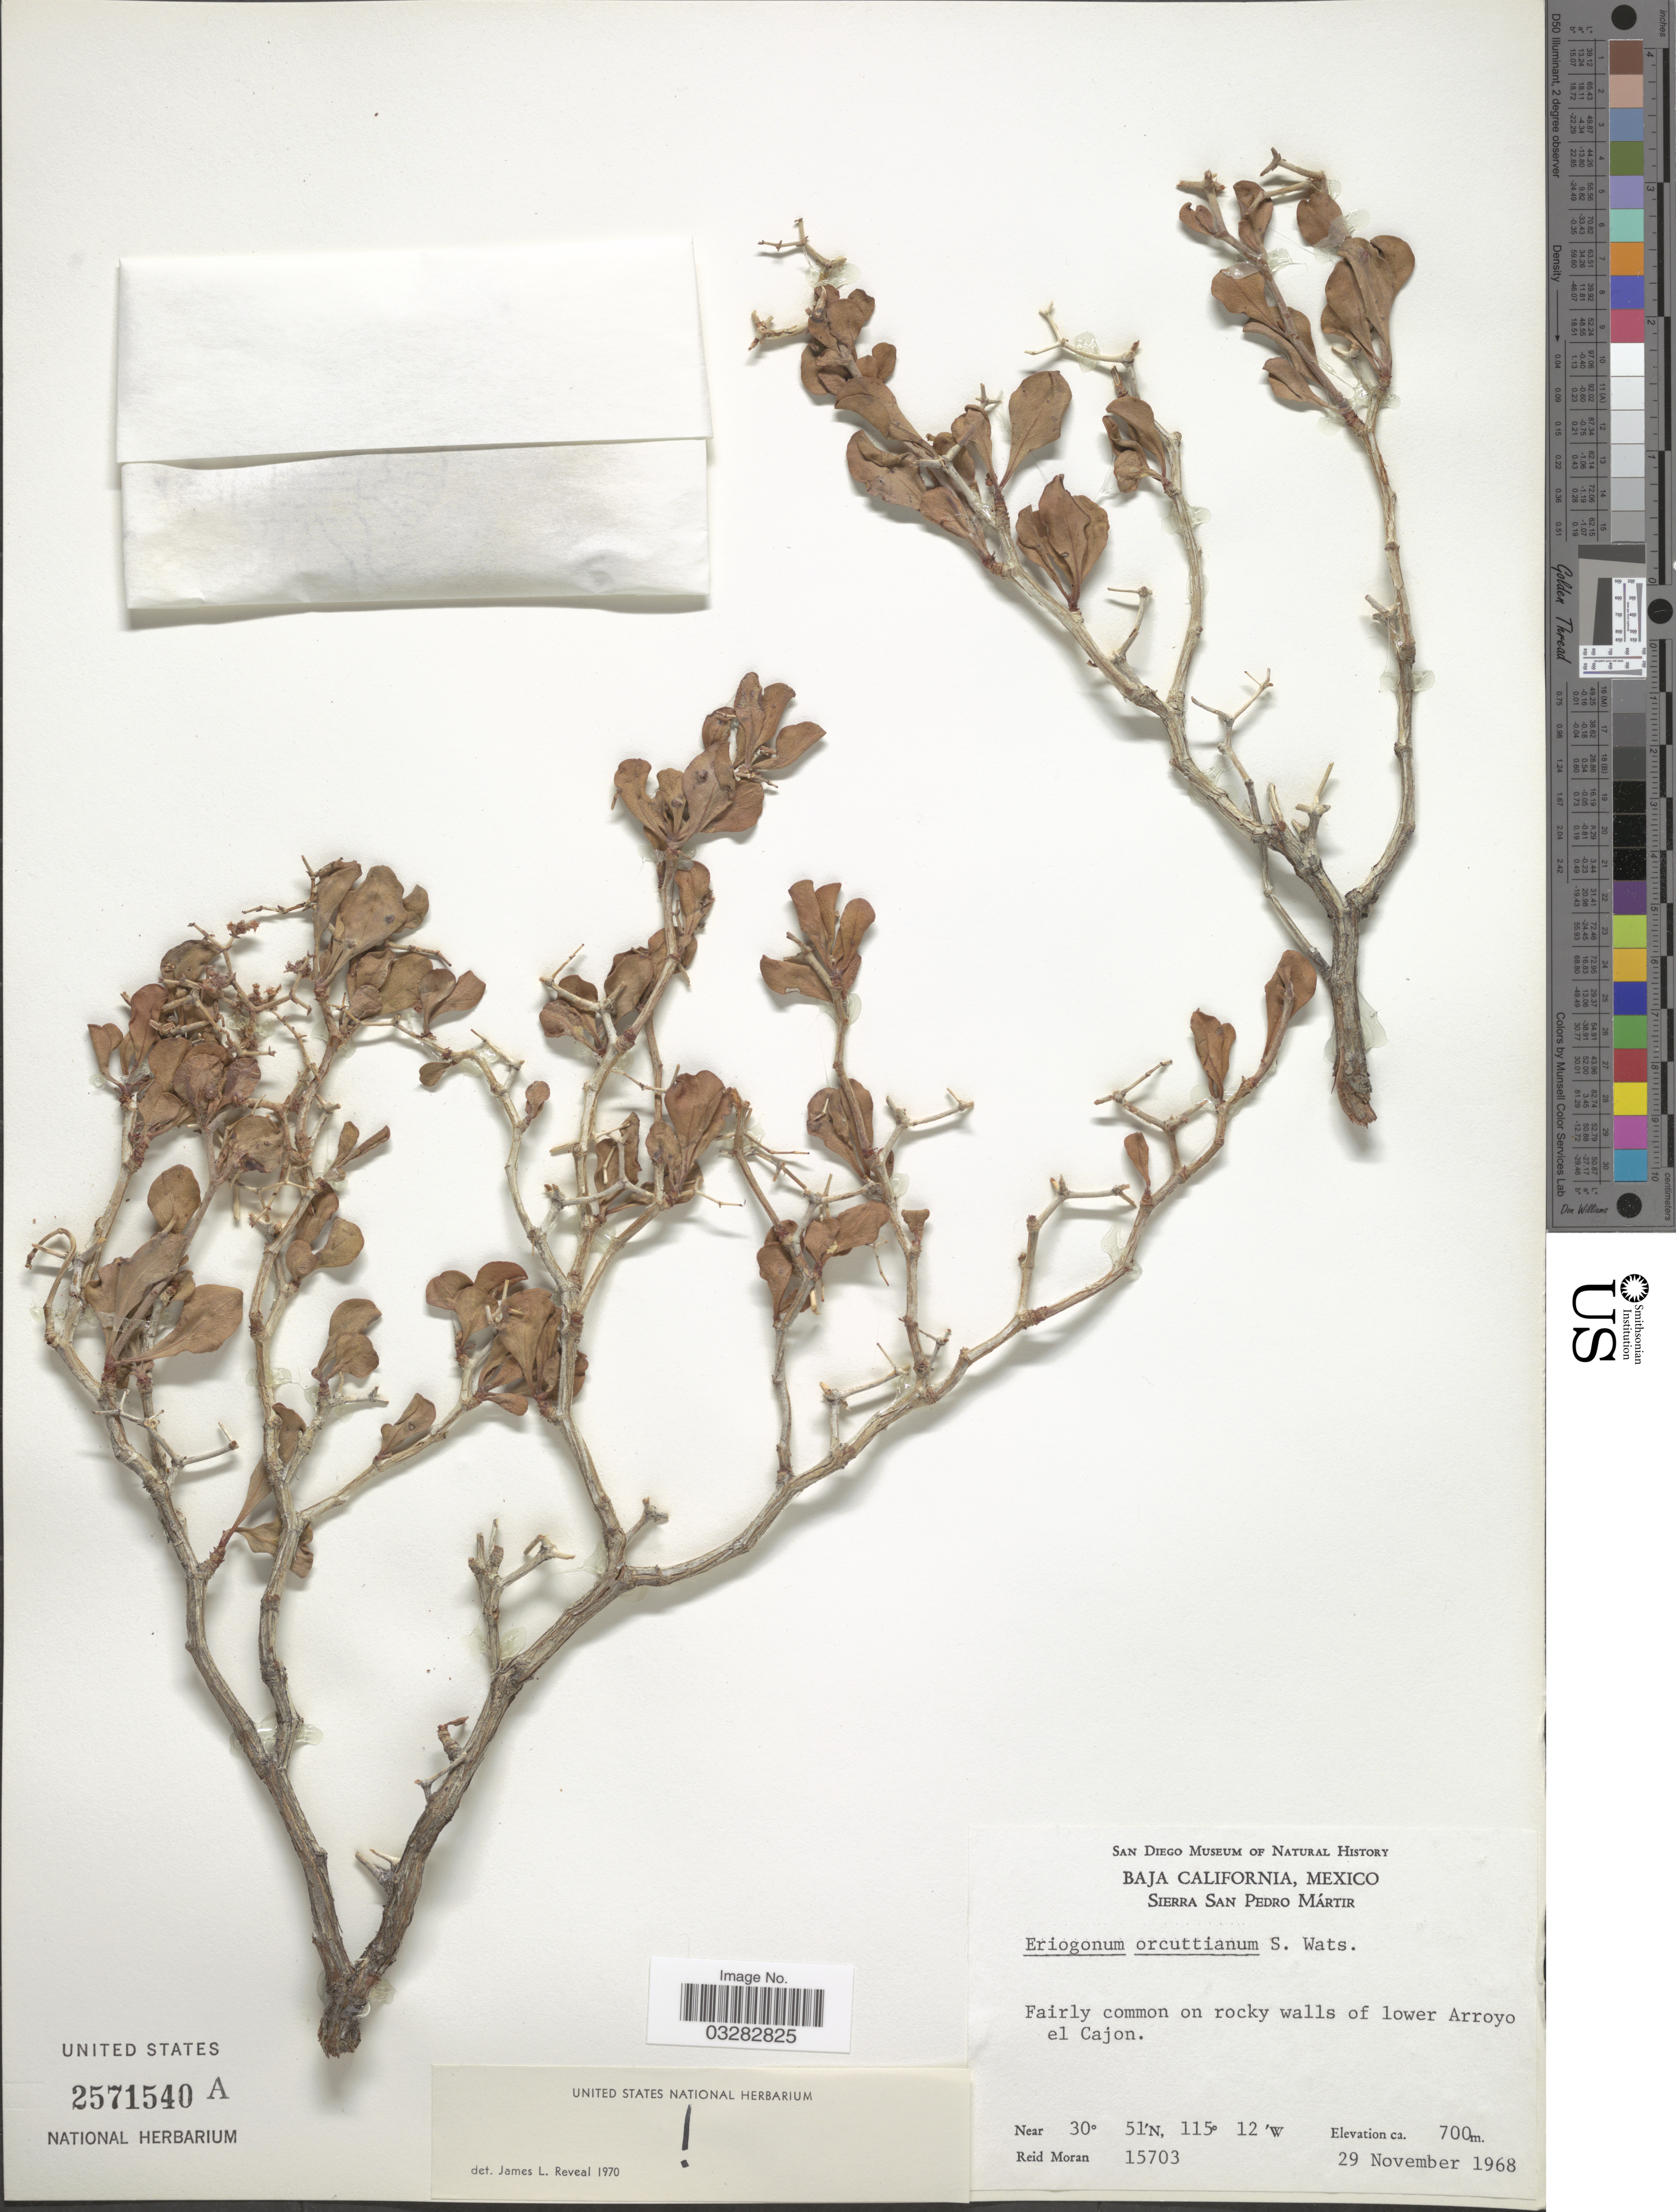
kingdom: Plantae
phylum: Tracheophyta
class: Magnoliopsida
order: Caryophyllales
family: Polygonaceae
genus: Eriogonum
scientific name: Eriogonum orcuttianum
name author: S. Watson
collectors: R. V. Moran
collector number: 15703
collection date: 1968-11-29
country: Mexico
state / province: Baja California Norte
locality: Sierra San Pedro Mártir. Lower Arroyo el Cajon.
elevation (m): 700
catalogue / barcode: US 2571540A